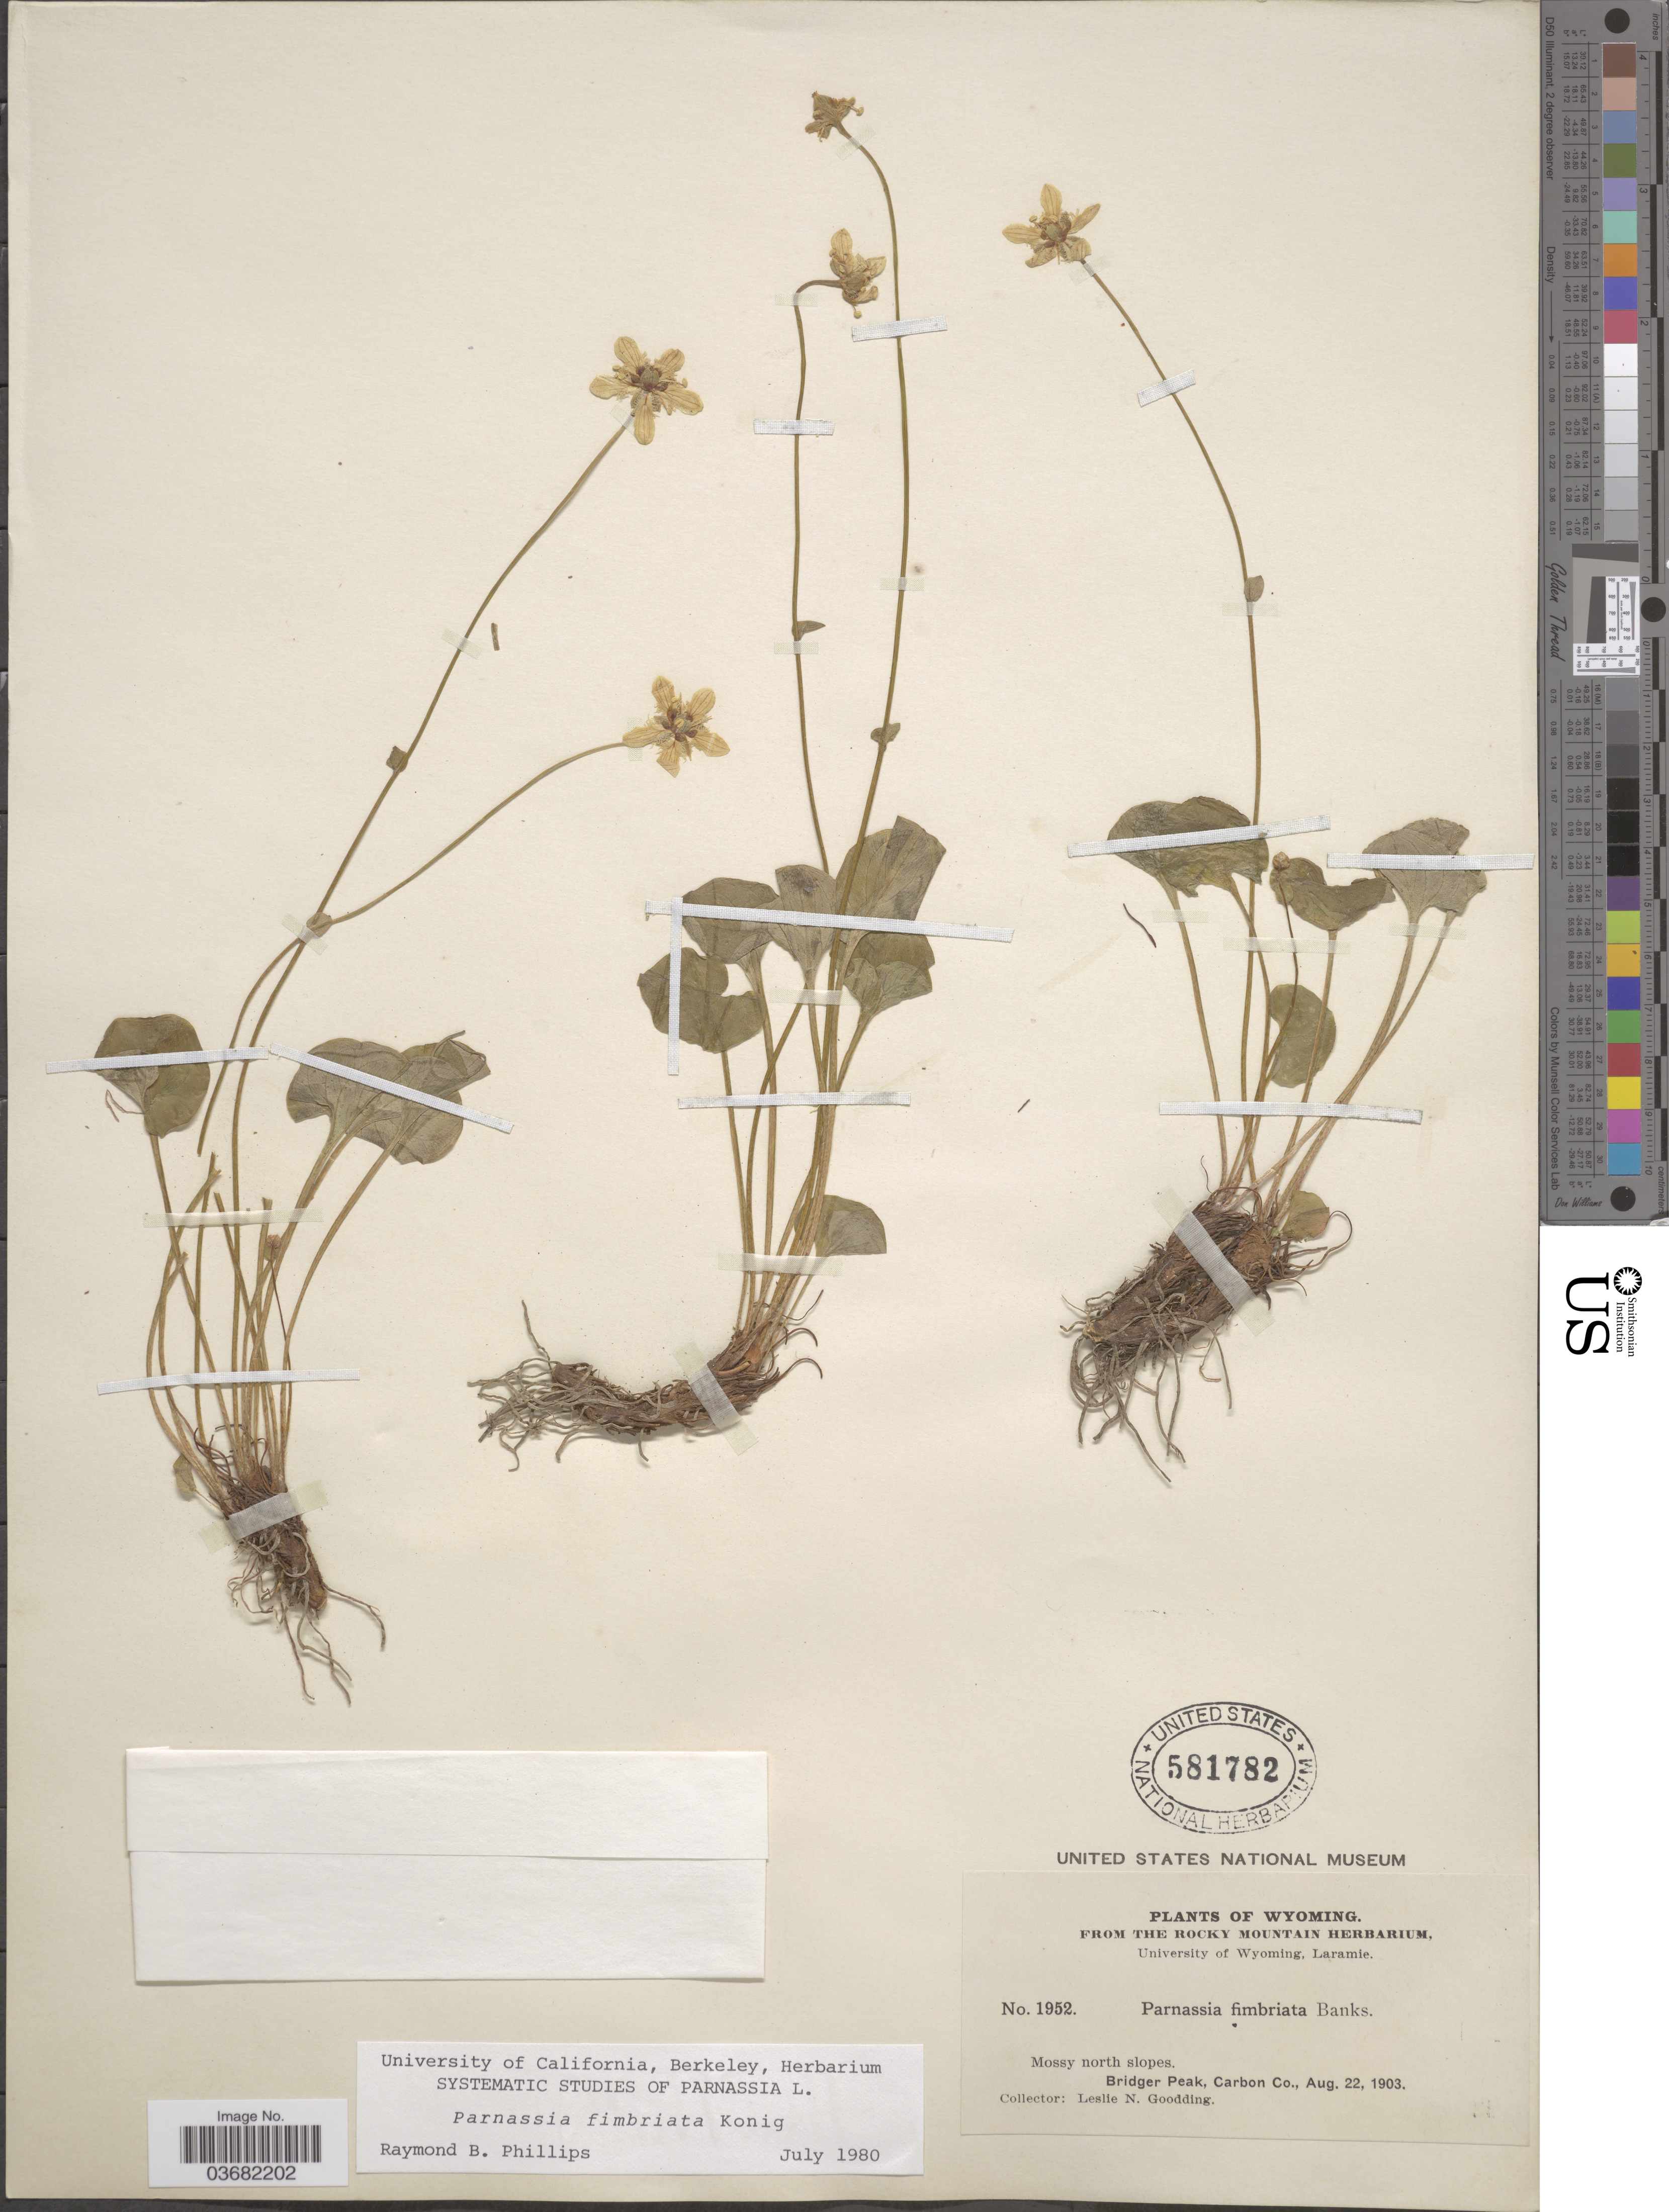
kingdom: Plantae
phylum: Tracheophyta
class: Magnoliopsida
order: Celastrales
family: Parnassiaceae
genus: Parnassia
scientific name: Parnassia fimbriata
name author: K.D. Koenig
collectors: L. N. Goodding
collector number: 1952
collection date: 1903-08-22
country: United States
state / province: Wyoming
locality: Bridger Peak, Carbon Co.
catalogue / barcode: US 581782